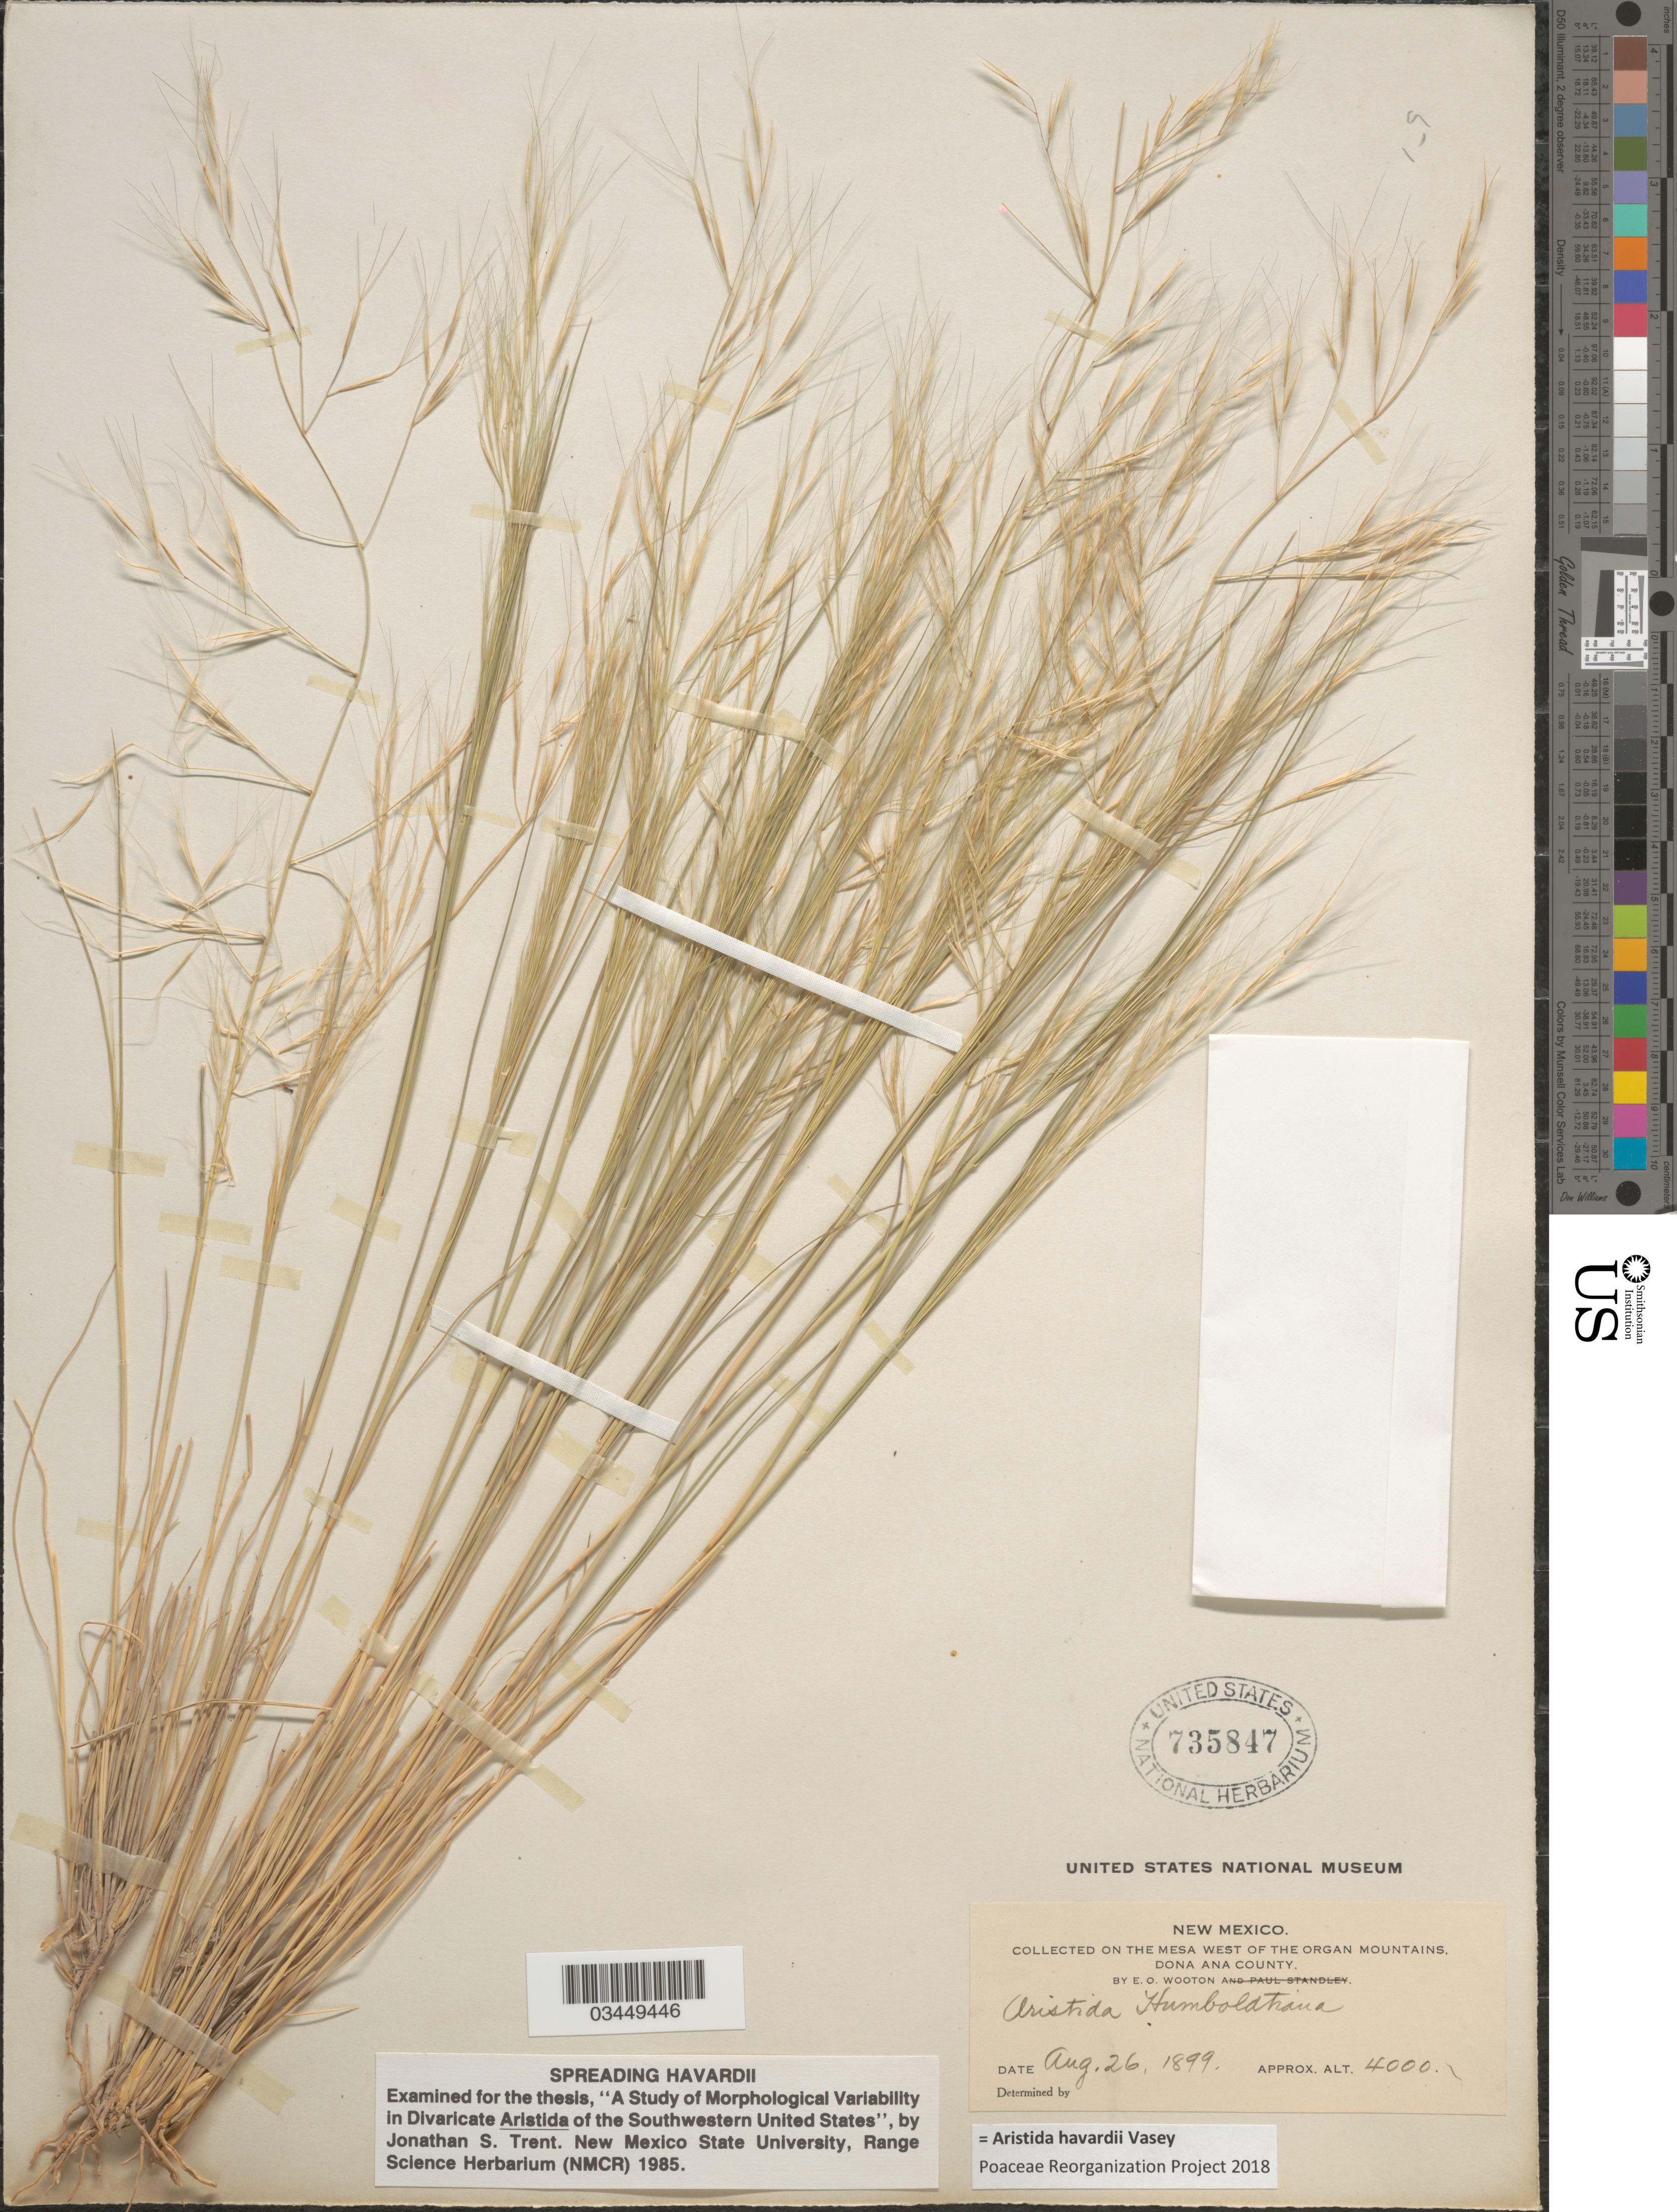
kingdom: Plantae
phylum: Tracheophyta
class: Liliopsida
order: Poales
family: Poaceae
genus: Aristida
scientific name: Aristida havardii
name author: Vasey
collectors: E. O. Wooton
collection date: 1899-08-26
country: United States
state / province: New Mexico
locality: On the mesa west of the Organ Mountains, Dona Ana County.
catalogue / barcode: US 735847